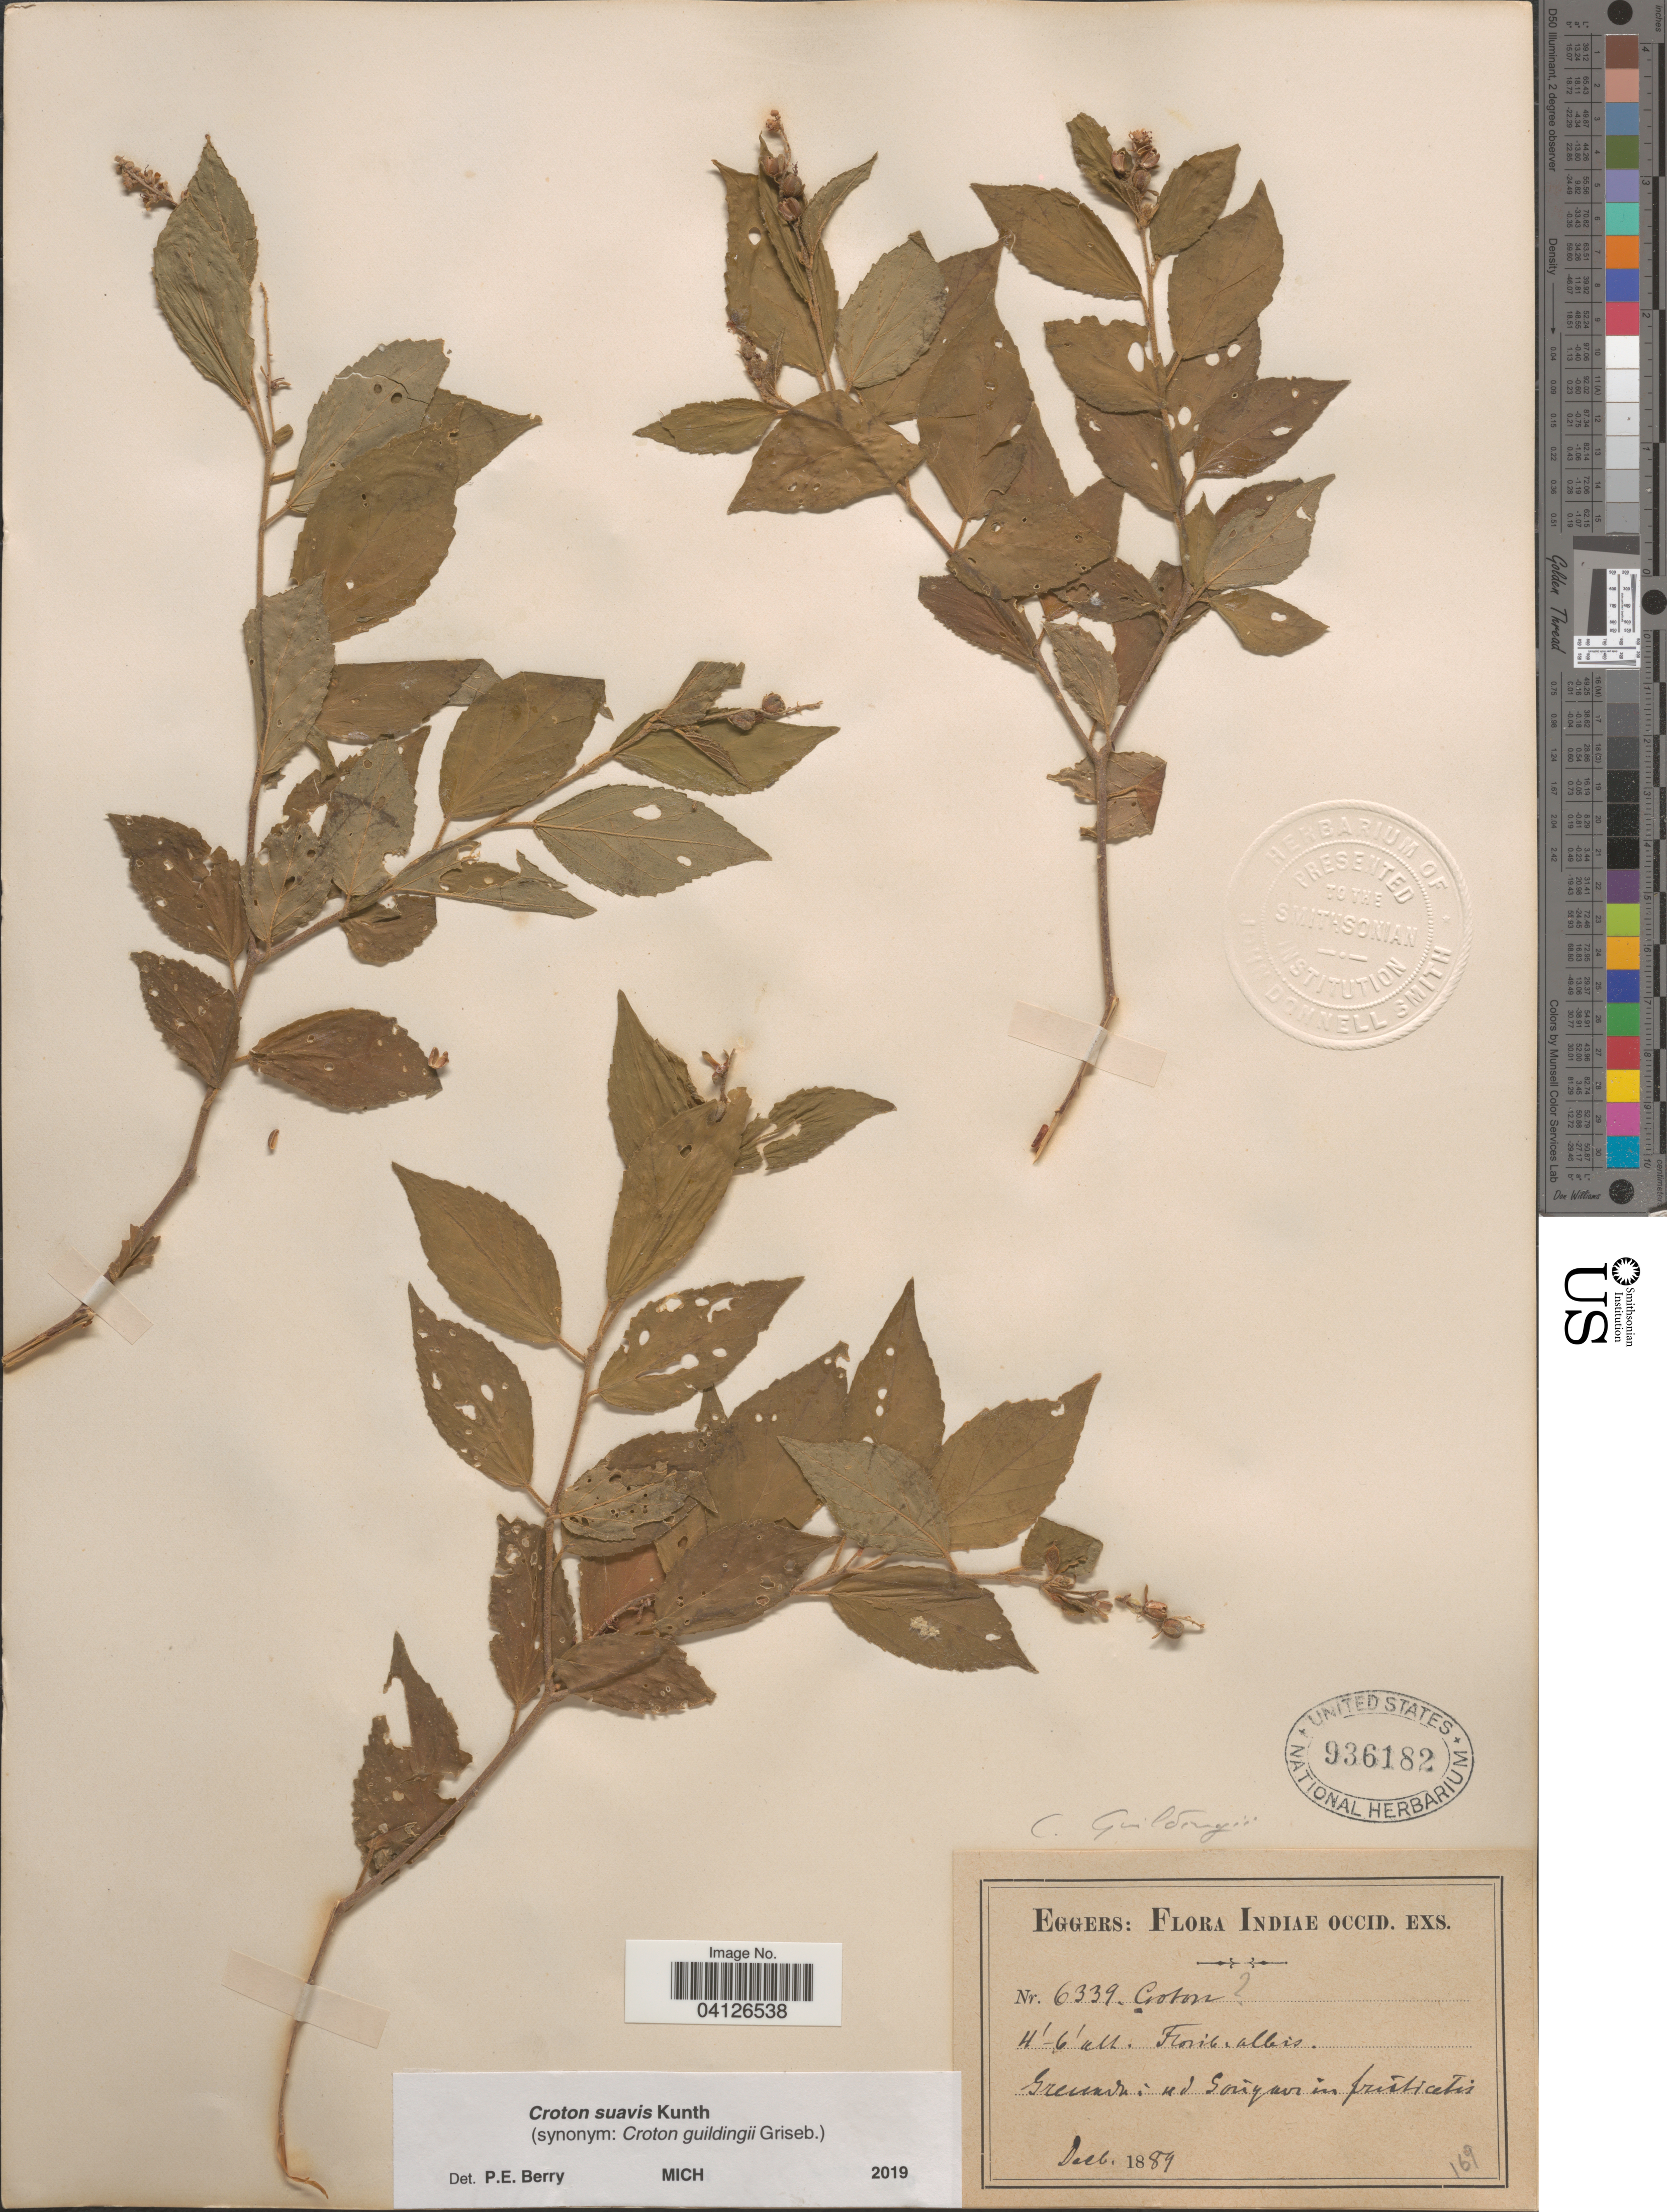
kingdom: Plantae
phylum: Tracheophyta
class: Magnoliopsida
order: Malpighiales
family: Euphorbiaceae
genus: Croton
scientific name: Croton suavis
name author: Kunth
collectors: -. Eggers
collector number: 6339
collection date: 1889-12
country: Grenada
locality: Indiae Occid. Exs. I ud [interpreted] Soriyavu [interpreted] in fruticetis.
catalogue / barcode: US 936182